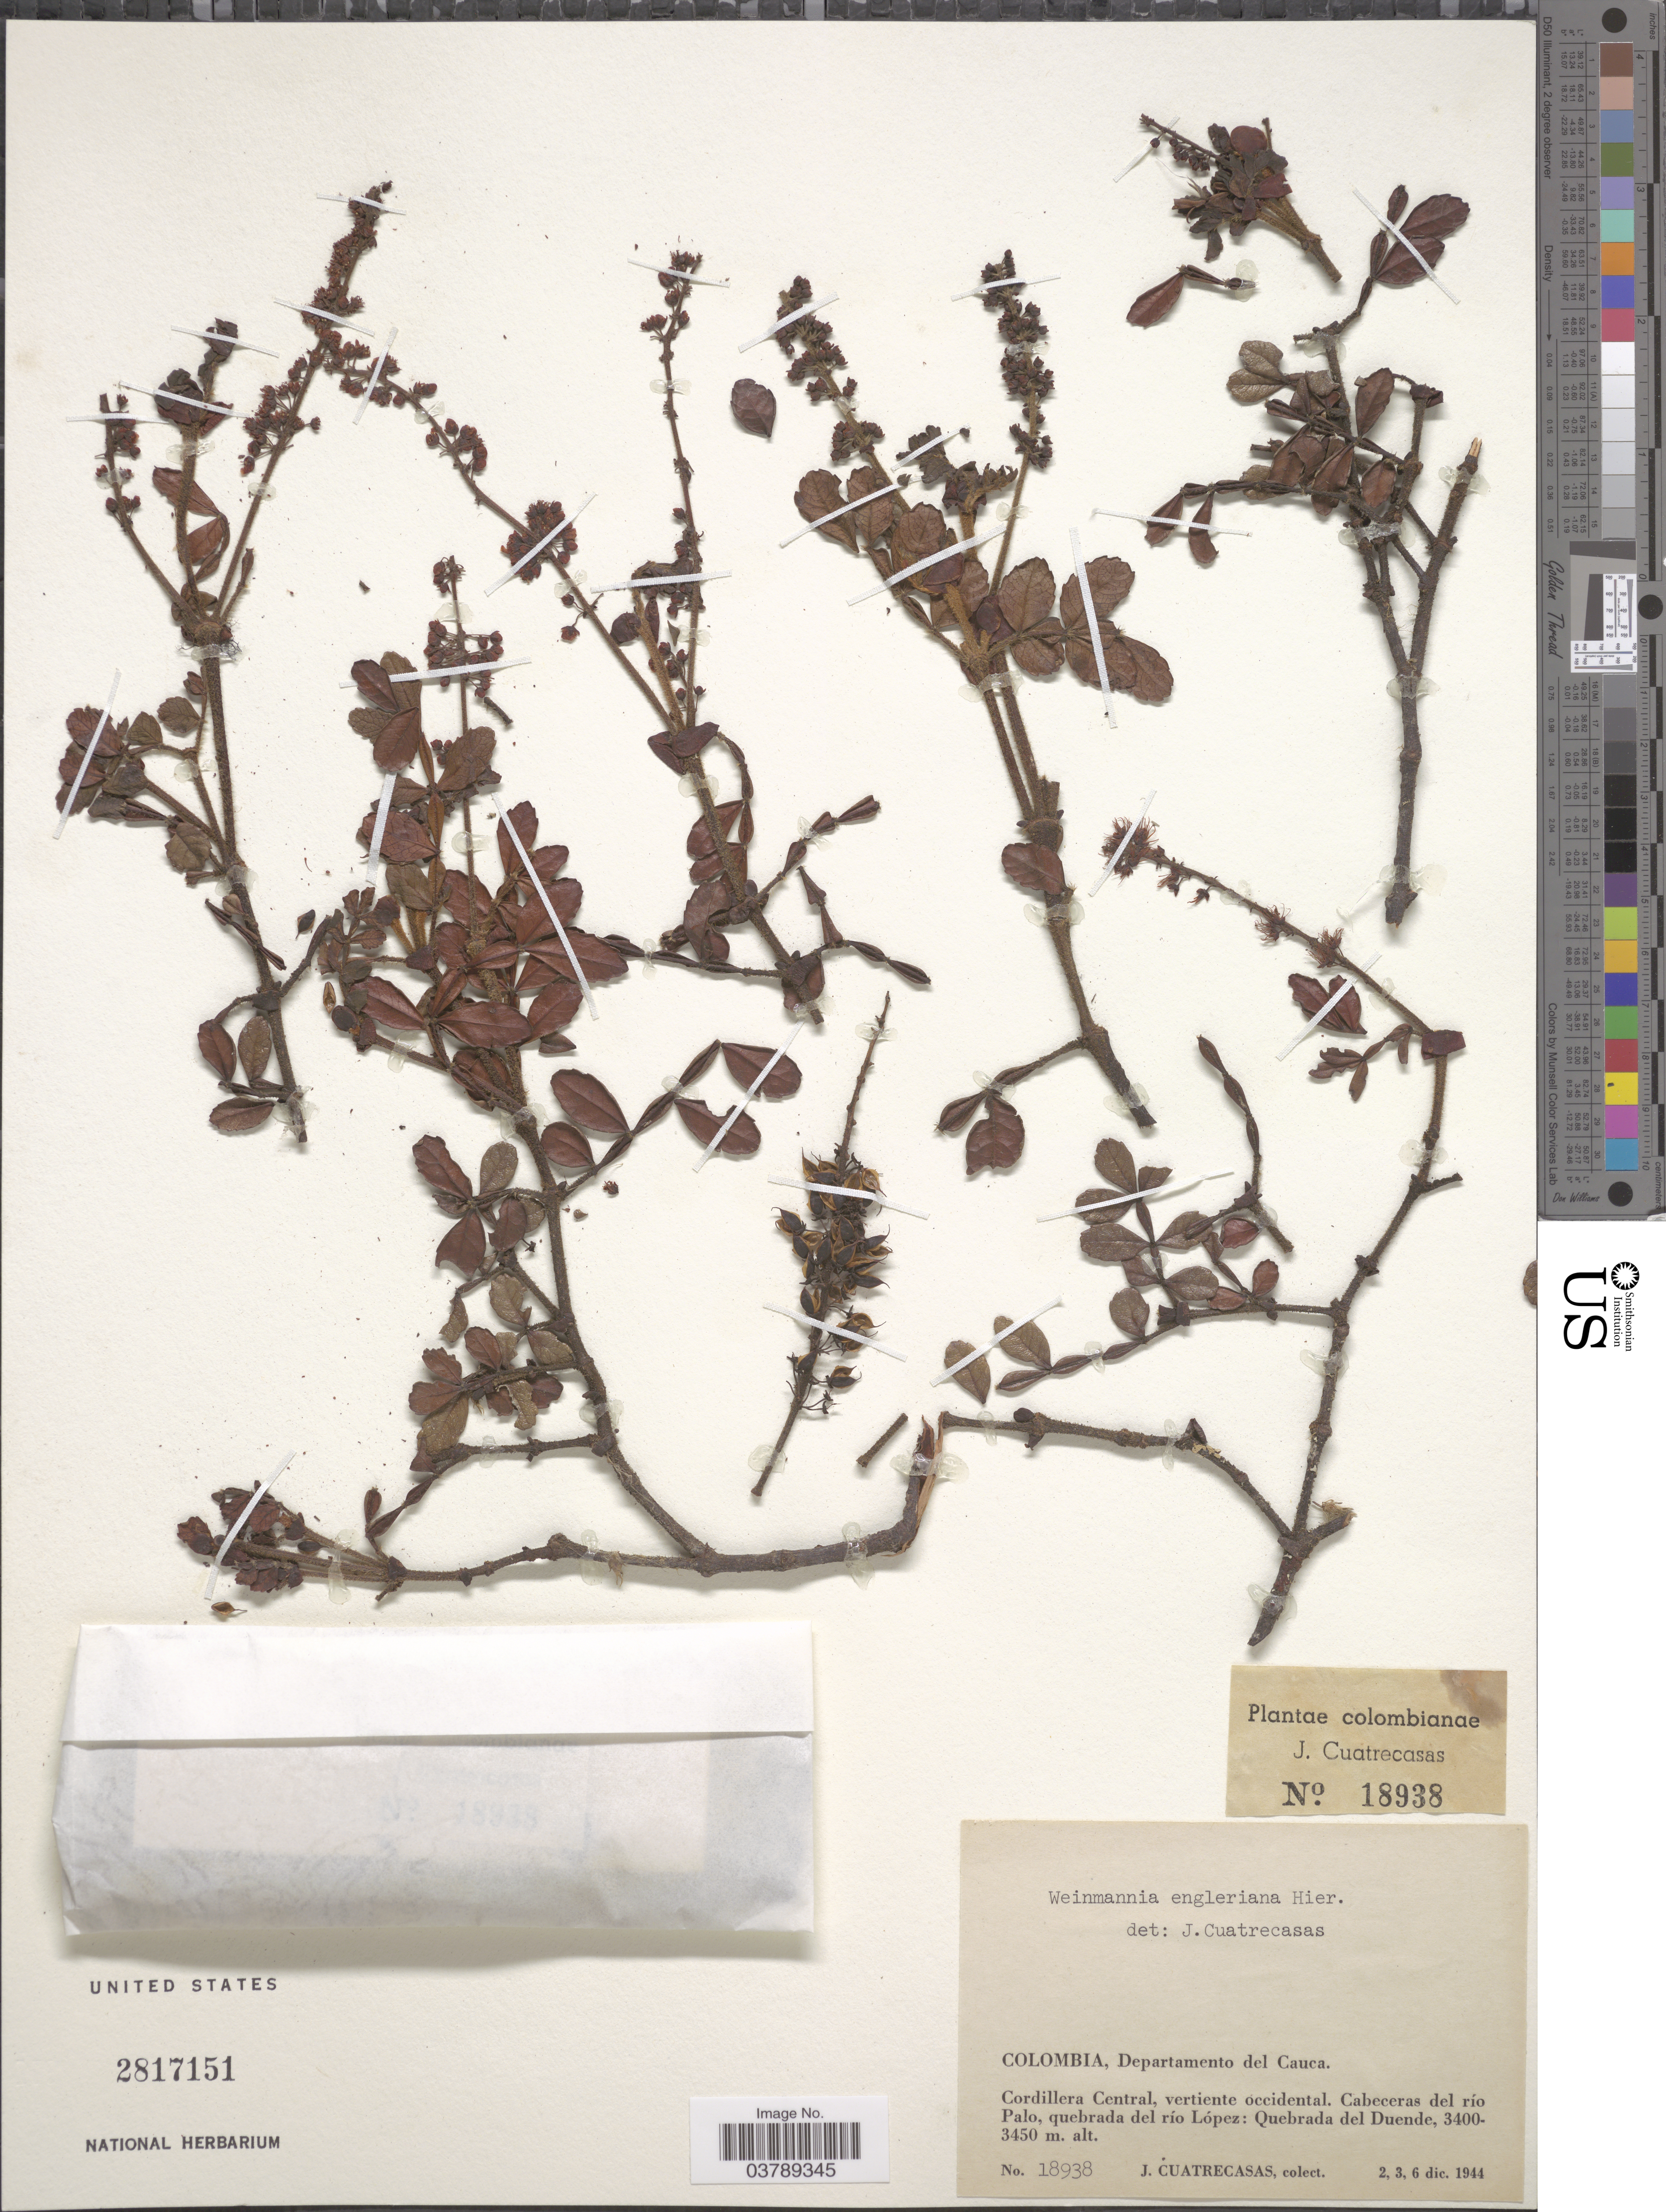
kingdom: Plantae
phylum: Tracheophyta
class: Magnoliopsida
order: Oxalidales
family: Cunoniaceae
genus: Weinmannia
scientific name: Weinmannia mariquitae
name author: Szyszyl.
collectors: J. Cuatrecasas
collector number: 18938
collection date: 1944-12-02/1944-12-06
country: Colombia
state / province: Cauca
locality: Departamento del Cauca. Cordillera Central, vertiente occidental. Cabeceras del río Palo, quebrada del río López: Quebrada del Duende.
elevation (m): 3400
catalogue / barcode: US 2817151